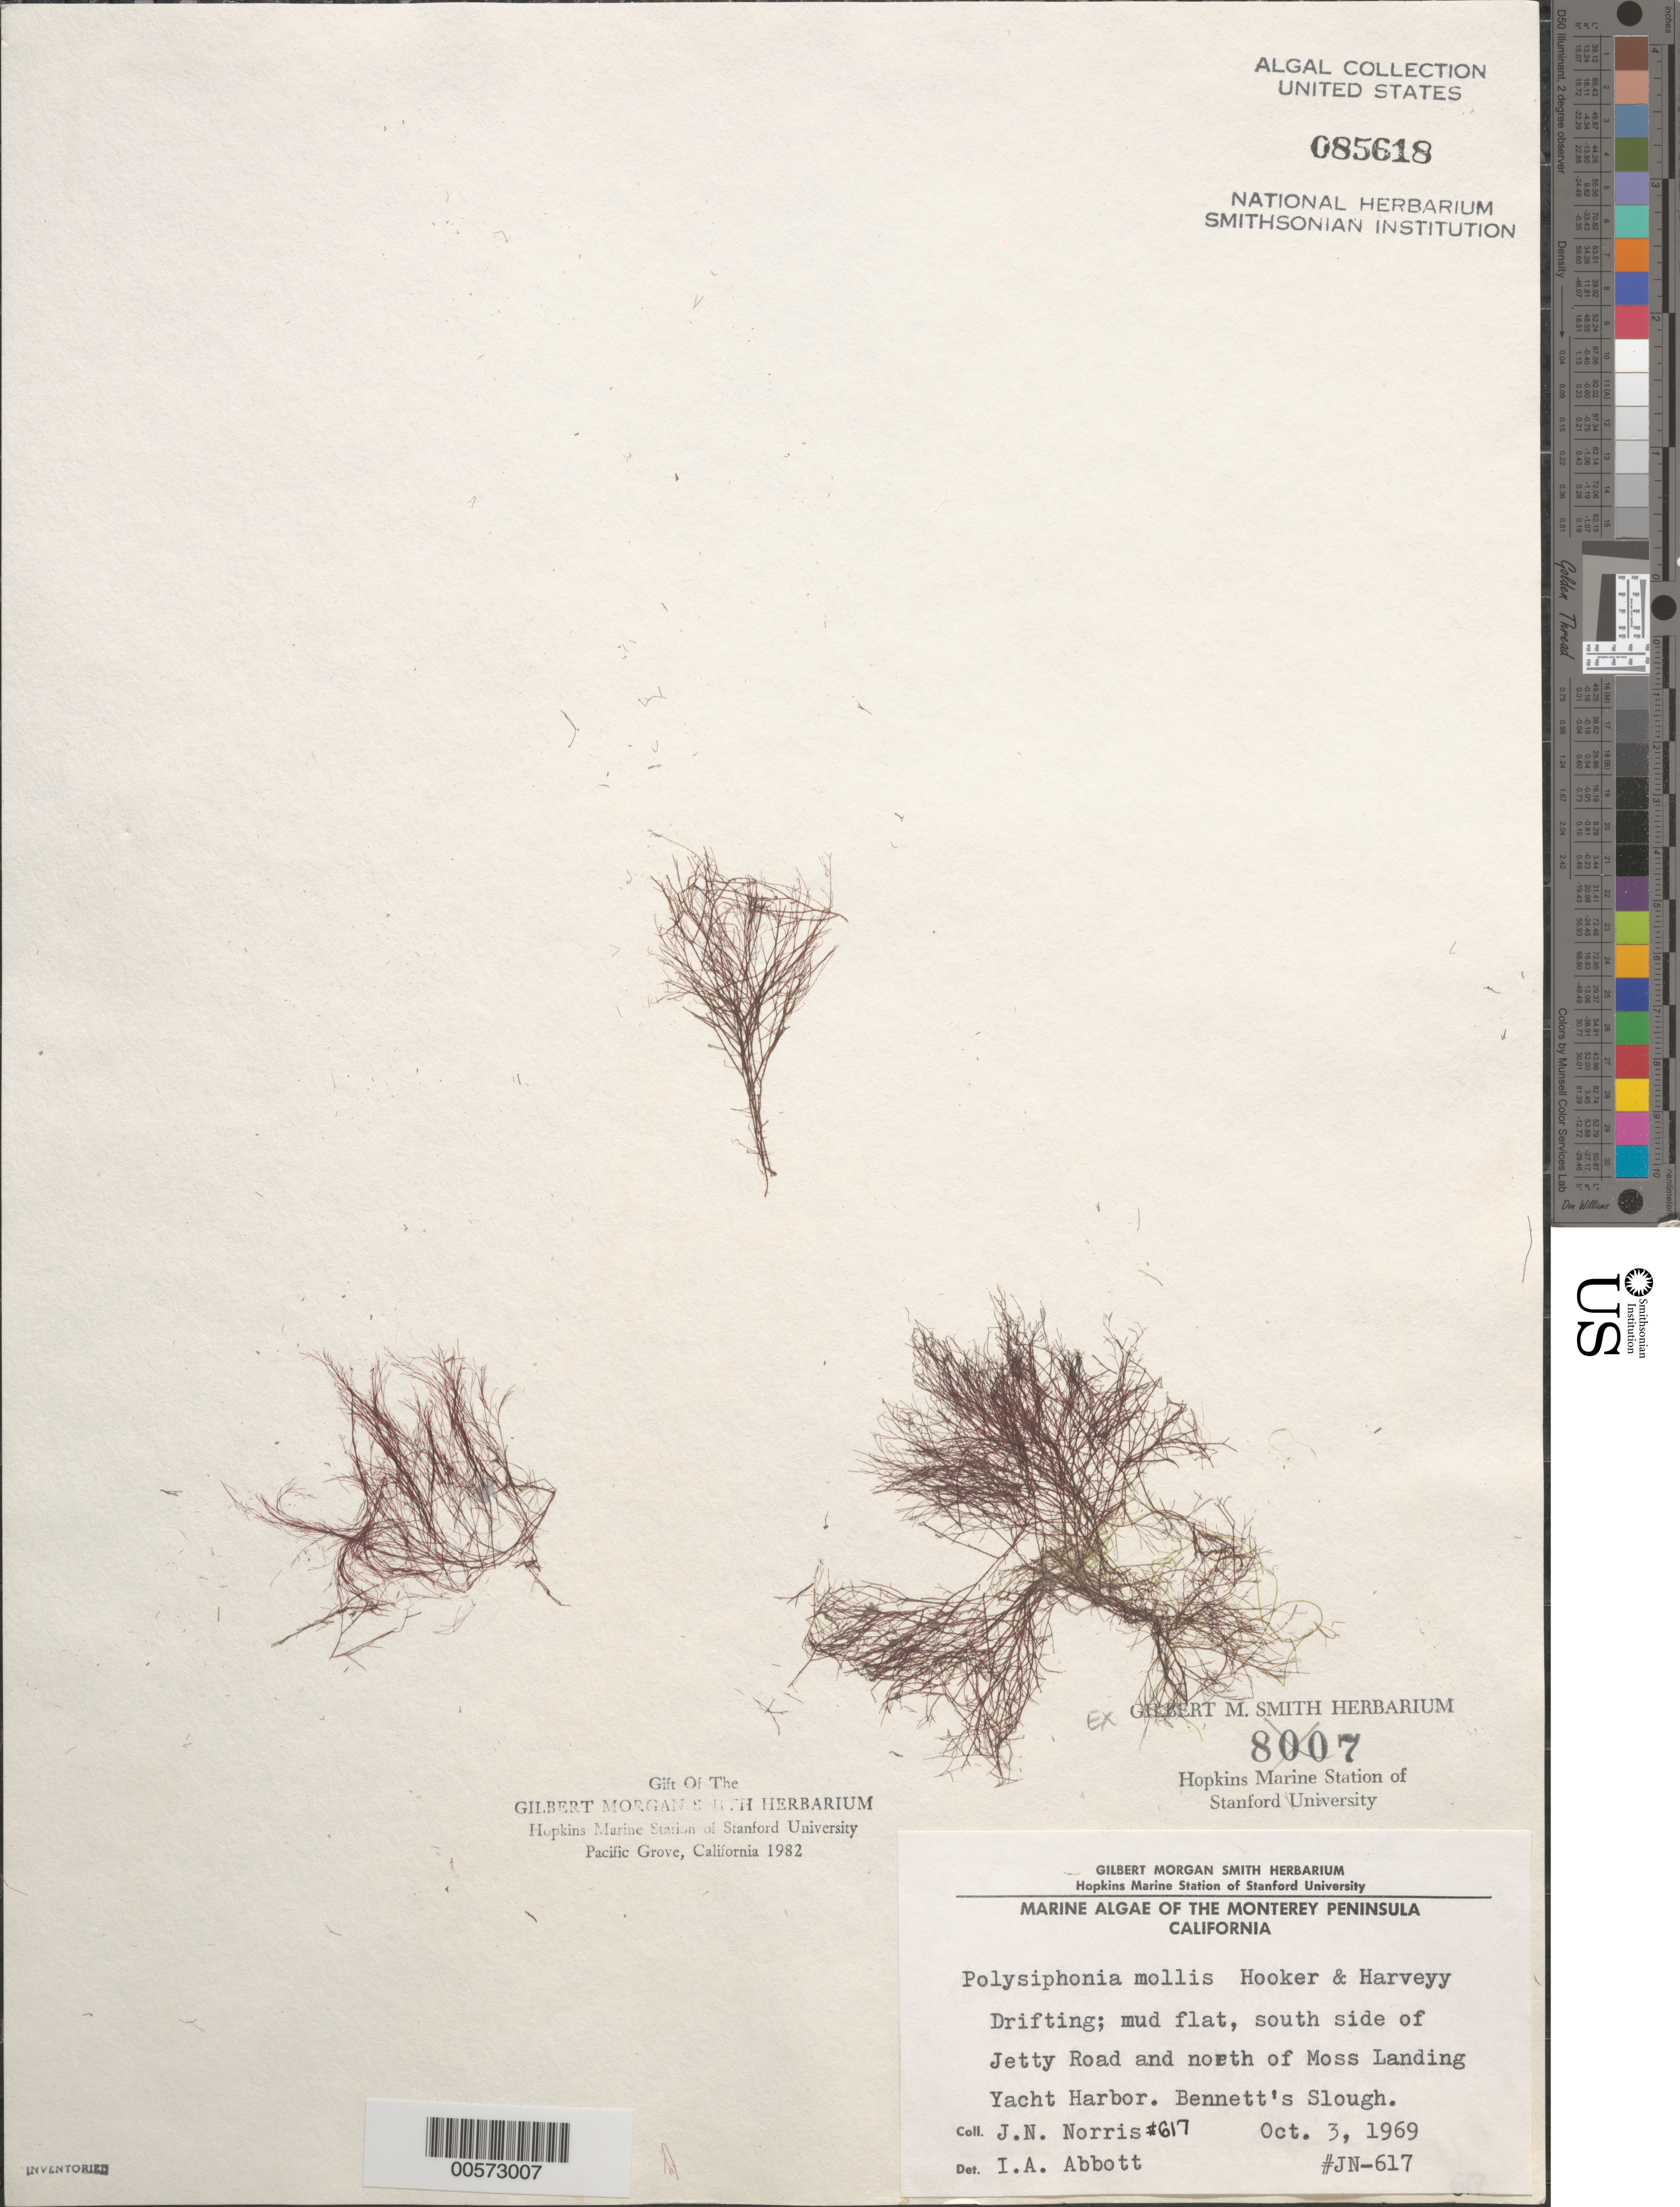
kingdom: Plantae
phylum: Rhodophyta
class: Florideophyceae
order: Ceramiales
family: Rhodomelaceae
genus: Polysiphonia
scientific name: Polysiphonia mollis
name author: Hook. f. & Harv.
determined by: Abbott, Isabella A.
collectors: J. N. Norris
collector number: JN-617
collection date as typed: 03 Oct 1969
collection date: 1969-10-03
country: United States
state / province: California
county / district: Monterey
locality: Bennett Slough, Moss Landing, Jetty Road north of Moss Landing Yacht Harbor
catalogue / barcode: US 85618